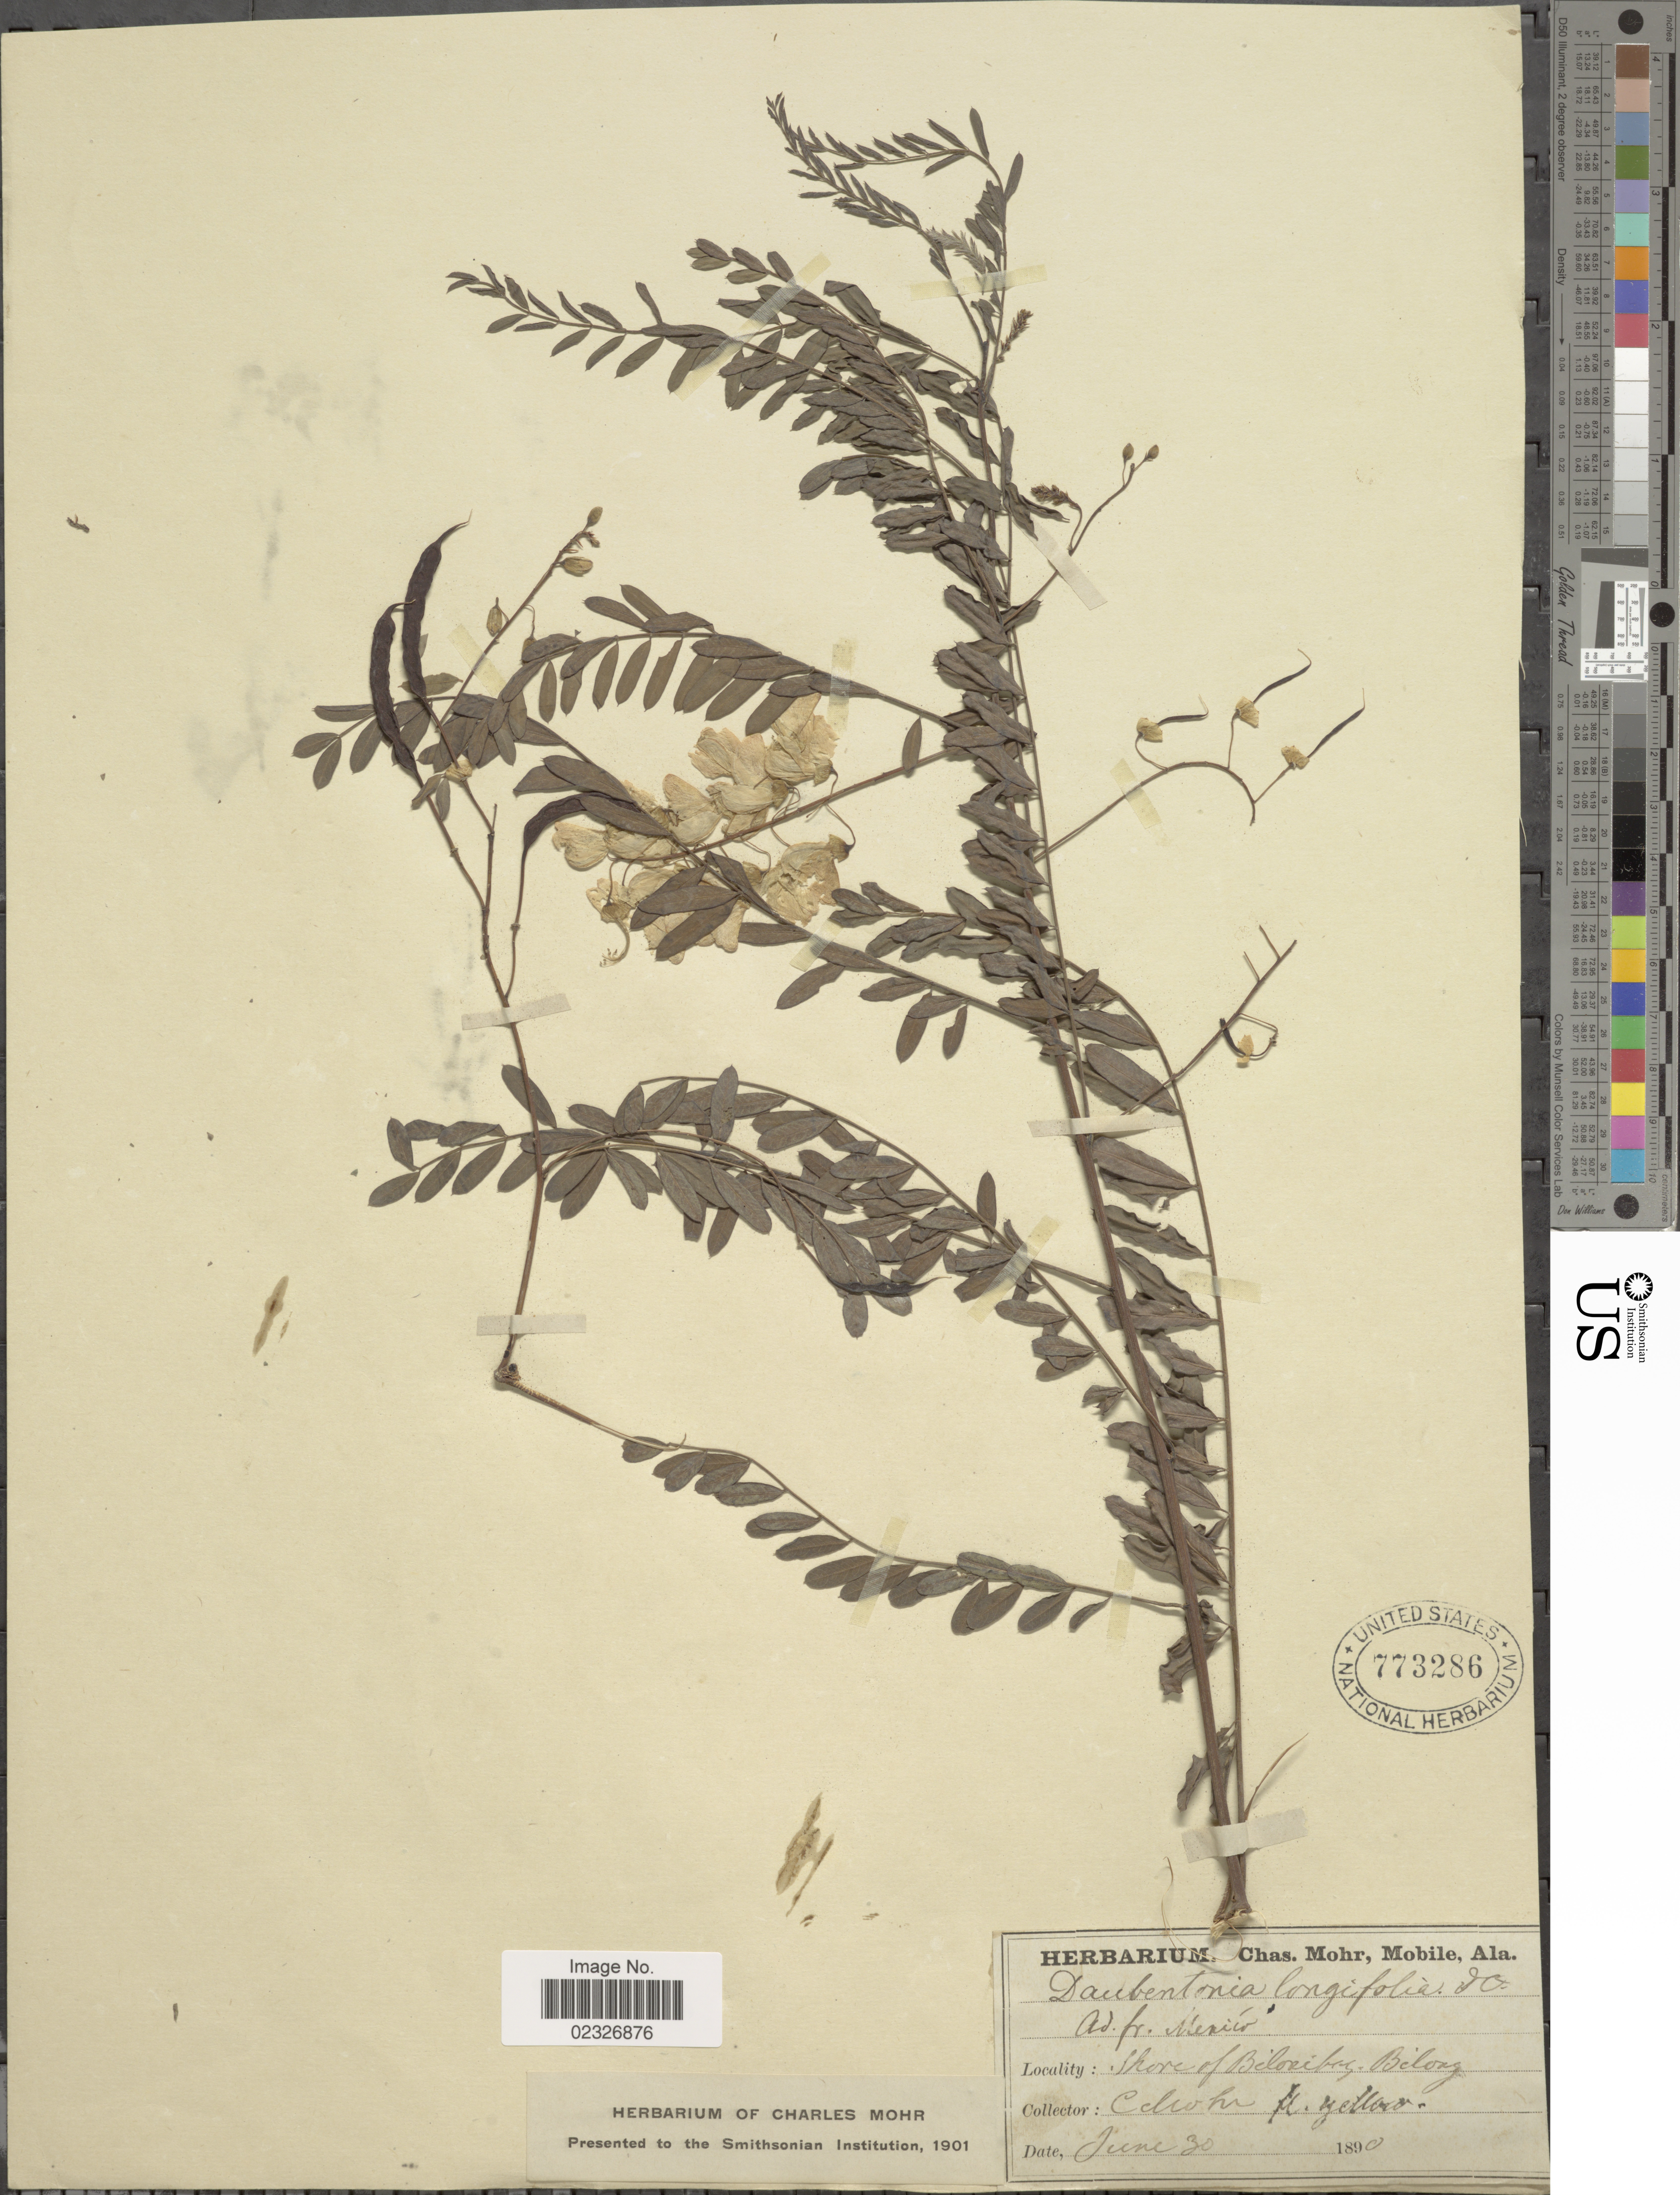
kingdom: Plantae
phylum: Tracheophyta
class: Magnoliopsida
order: Fabales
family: Fabaceae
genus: Sesbania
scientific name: Sesbania drummondii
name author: (Rydb.) Cory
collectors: Mohr, C. T. (herbarium)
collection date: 1890-06-30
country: United States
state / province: Mississippi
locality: Shore of Biloxi bay, Biloxy.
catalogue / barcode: US 773286